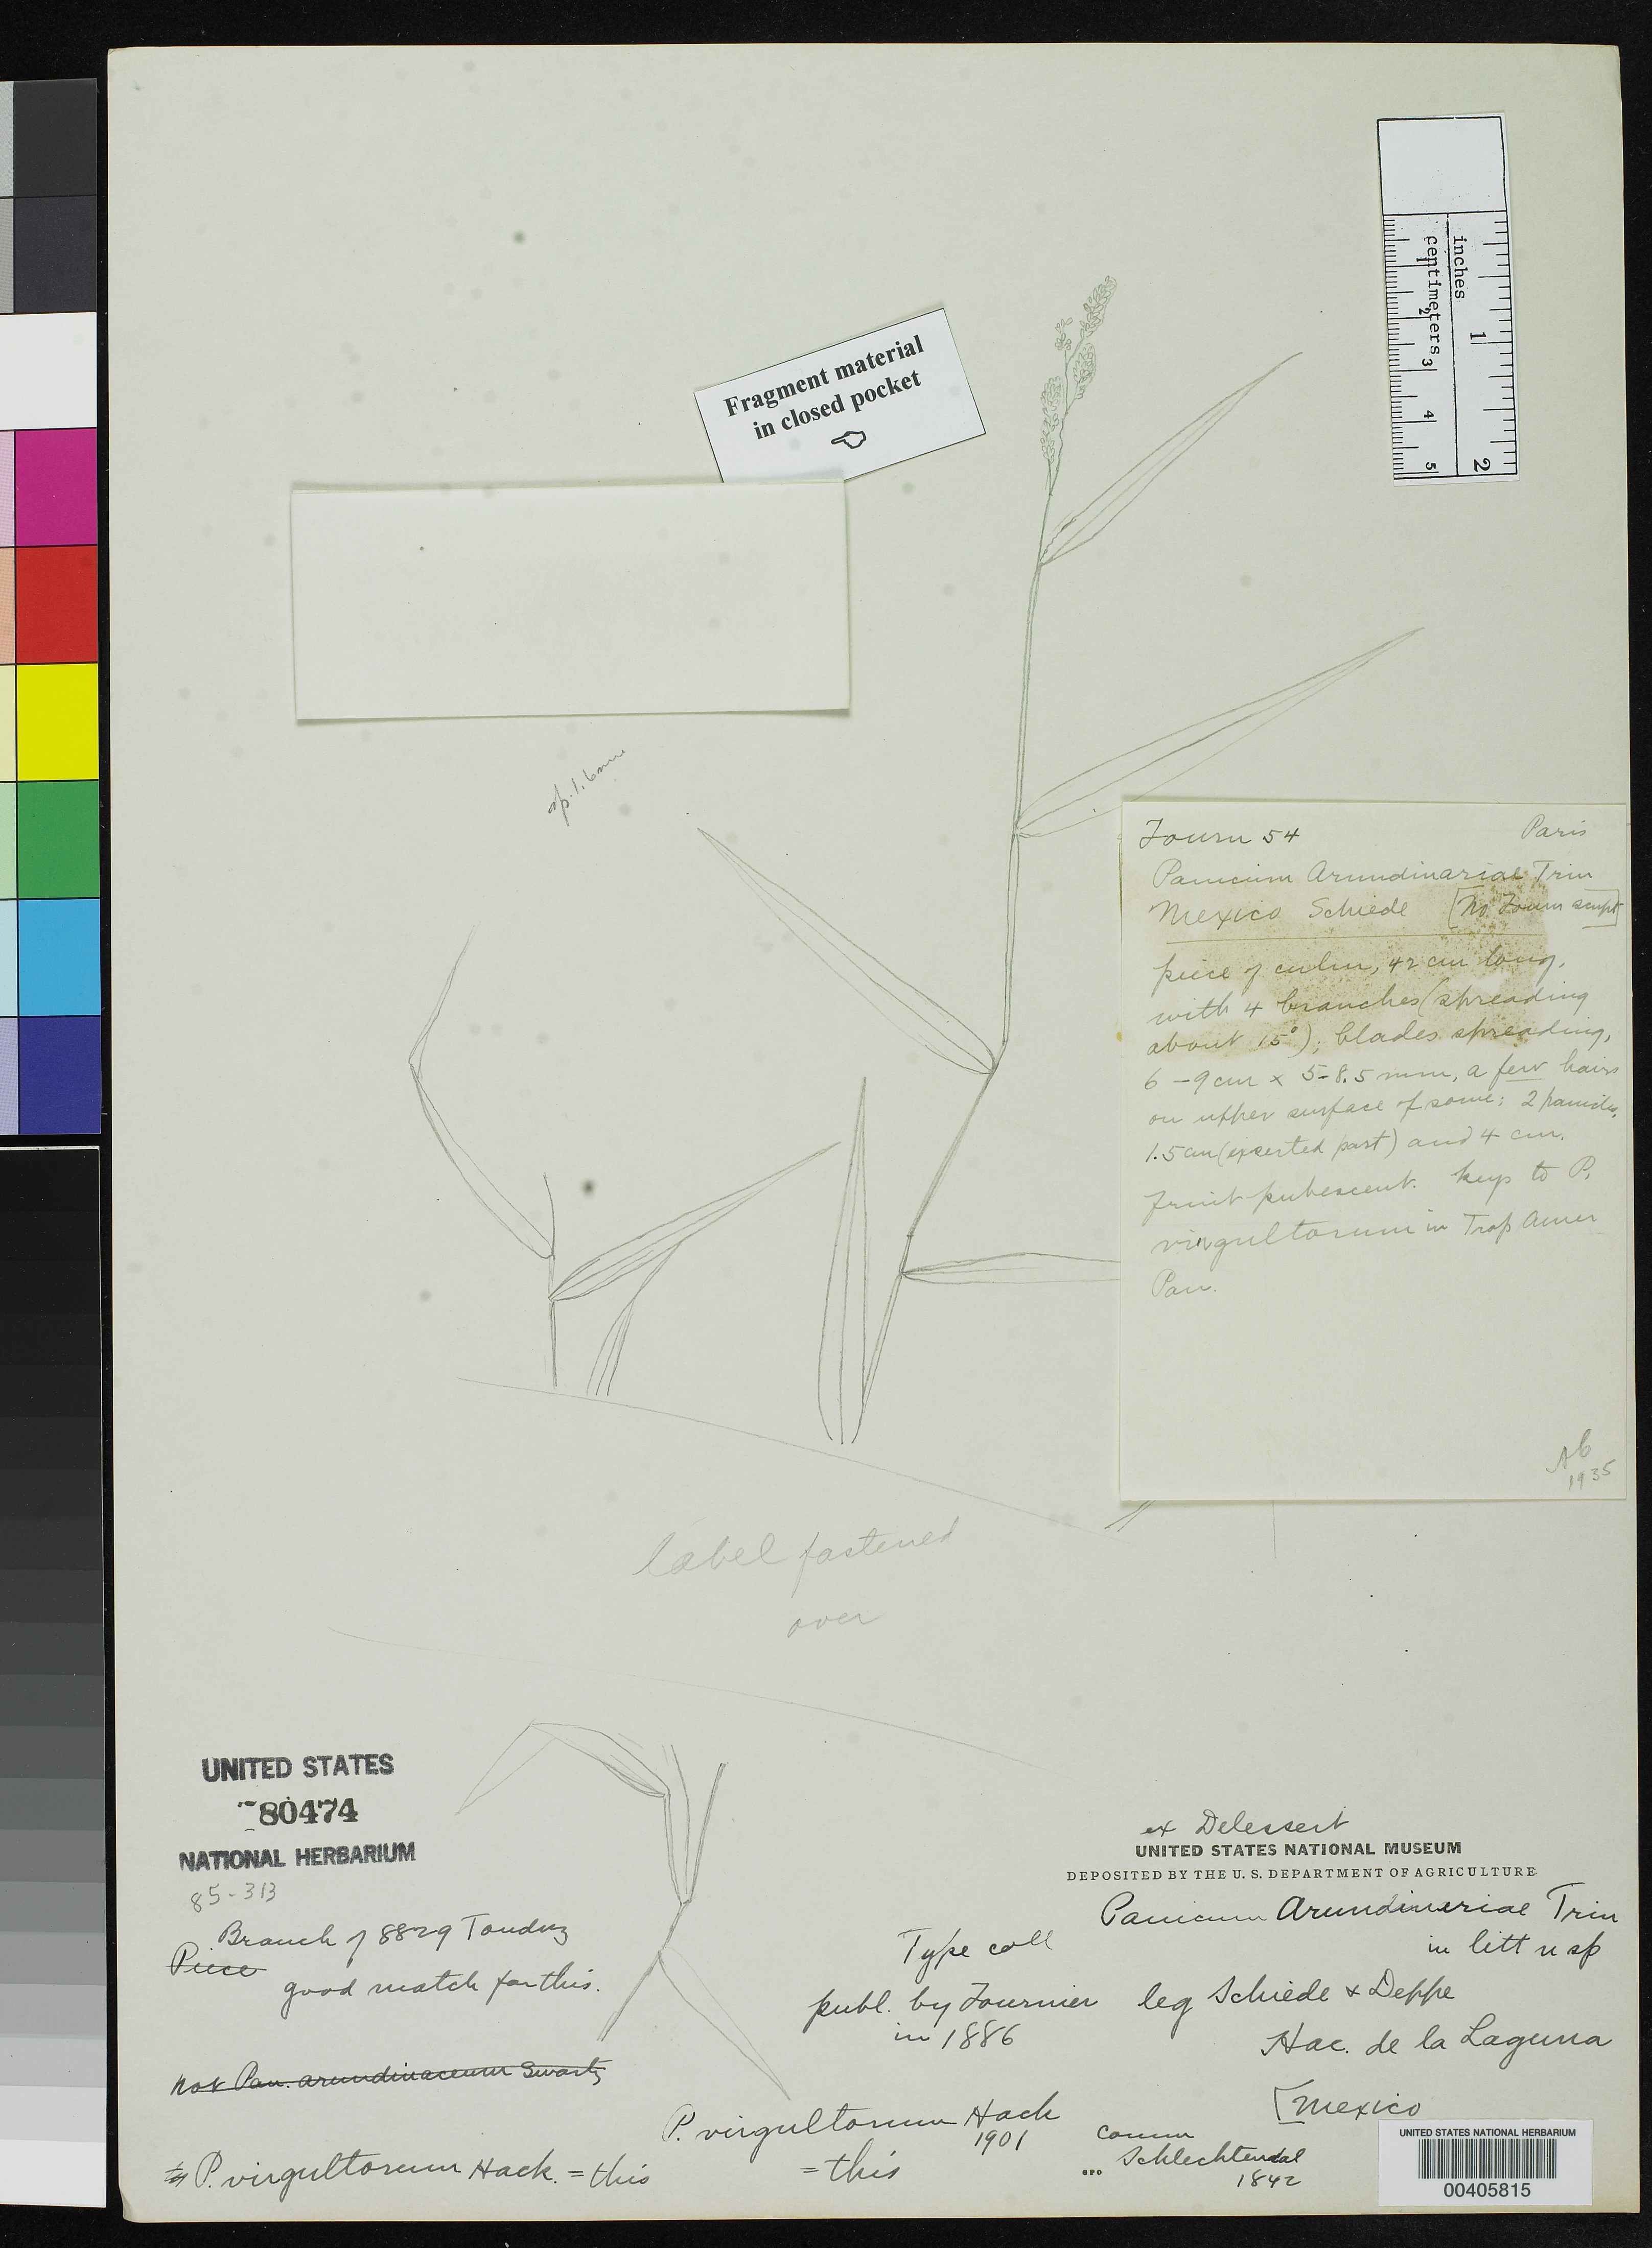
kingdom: Plantae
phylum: Tracheophyta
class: Liliopsida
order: Poales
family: Poaceae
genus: Panicum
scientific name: Panicum arundinariae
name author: Trin. ex E. Fourn.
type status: Type Fragment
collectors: C. J. W. Schiede & F. Deppe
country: Mexico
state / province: Veracruz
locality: Hac. de La Laguna.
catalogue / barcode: US 80474